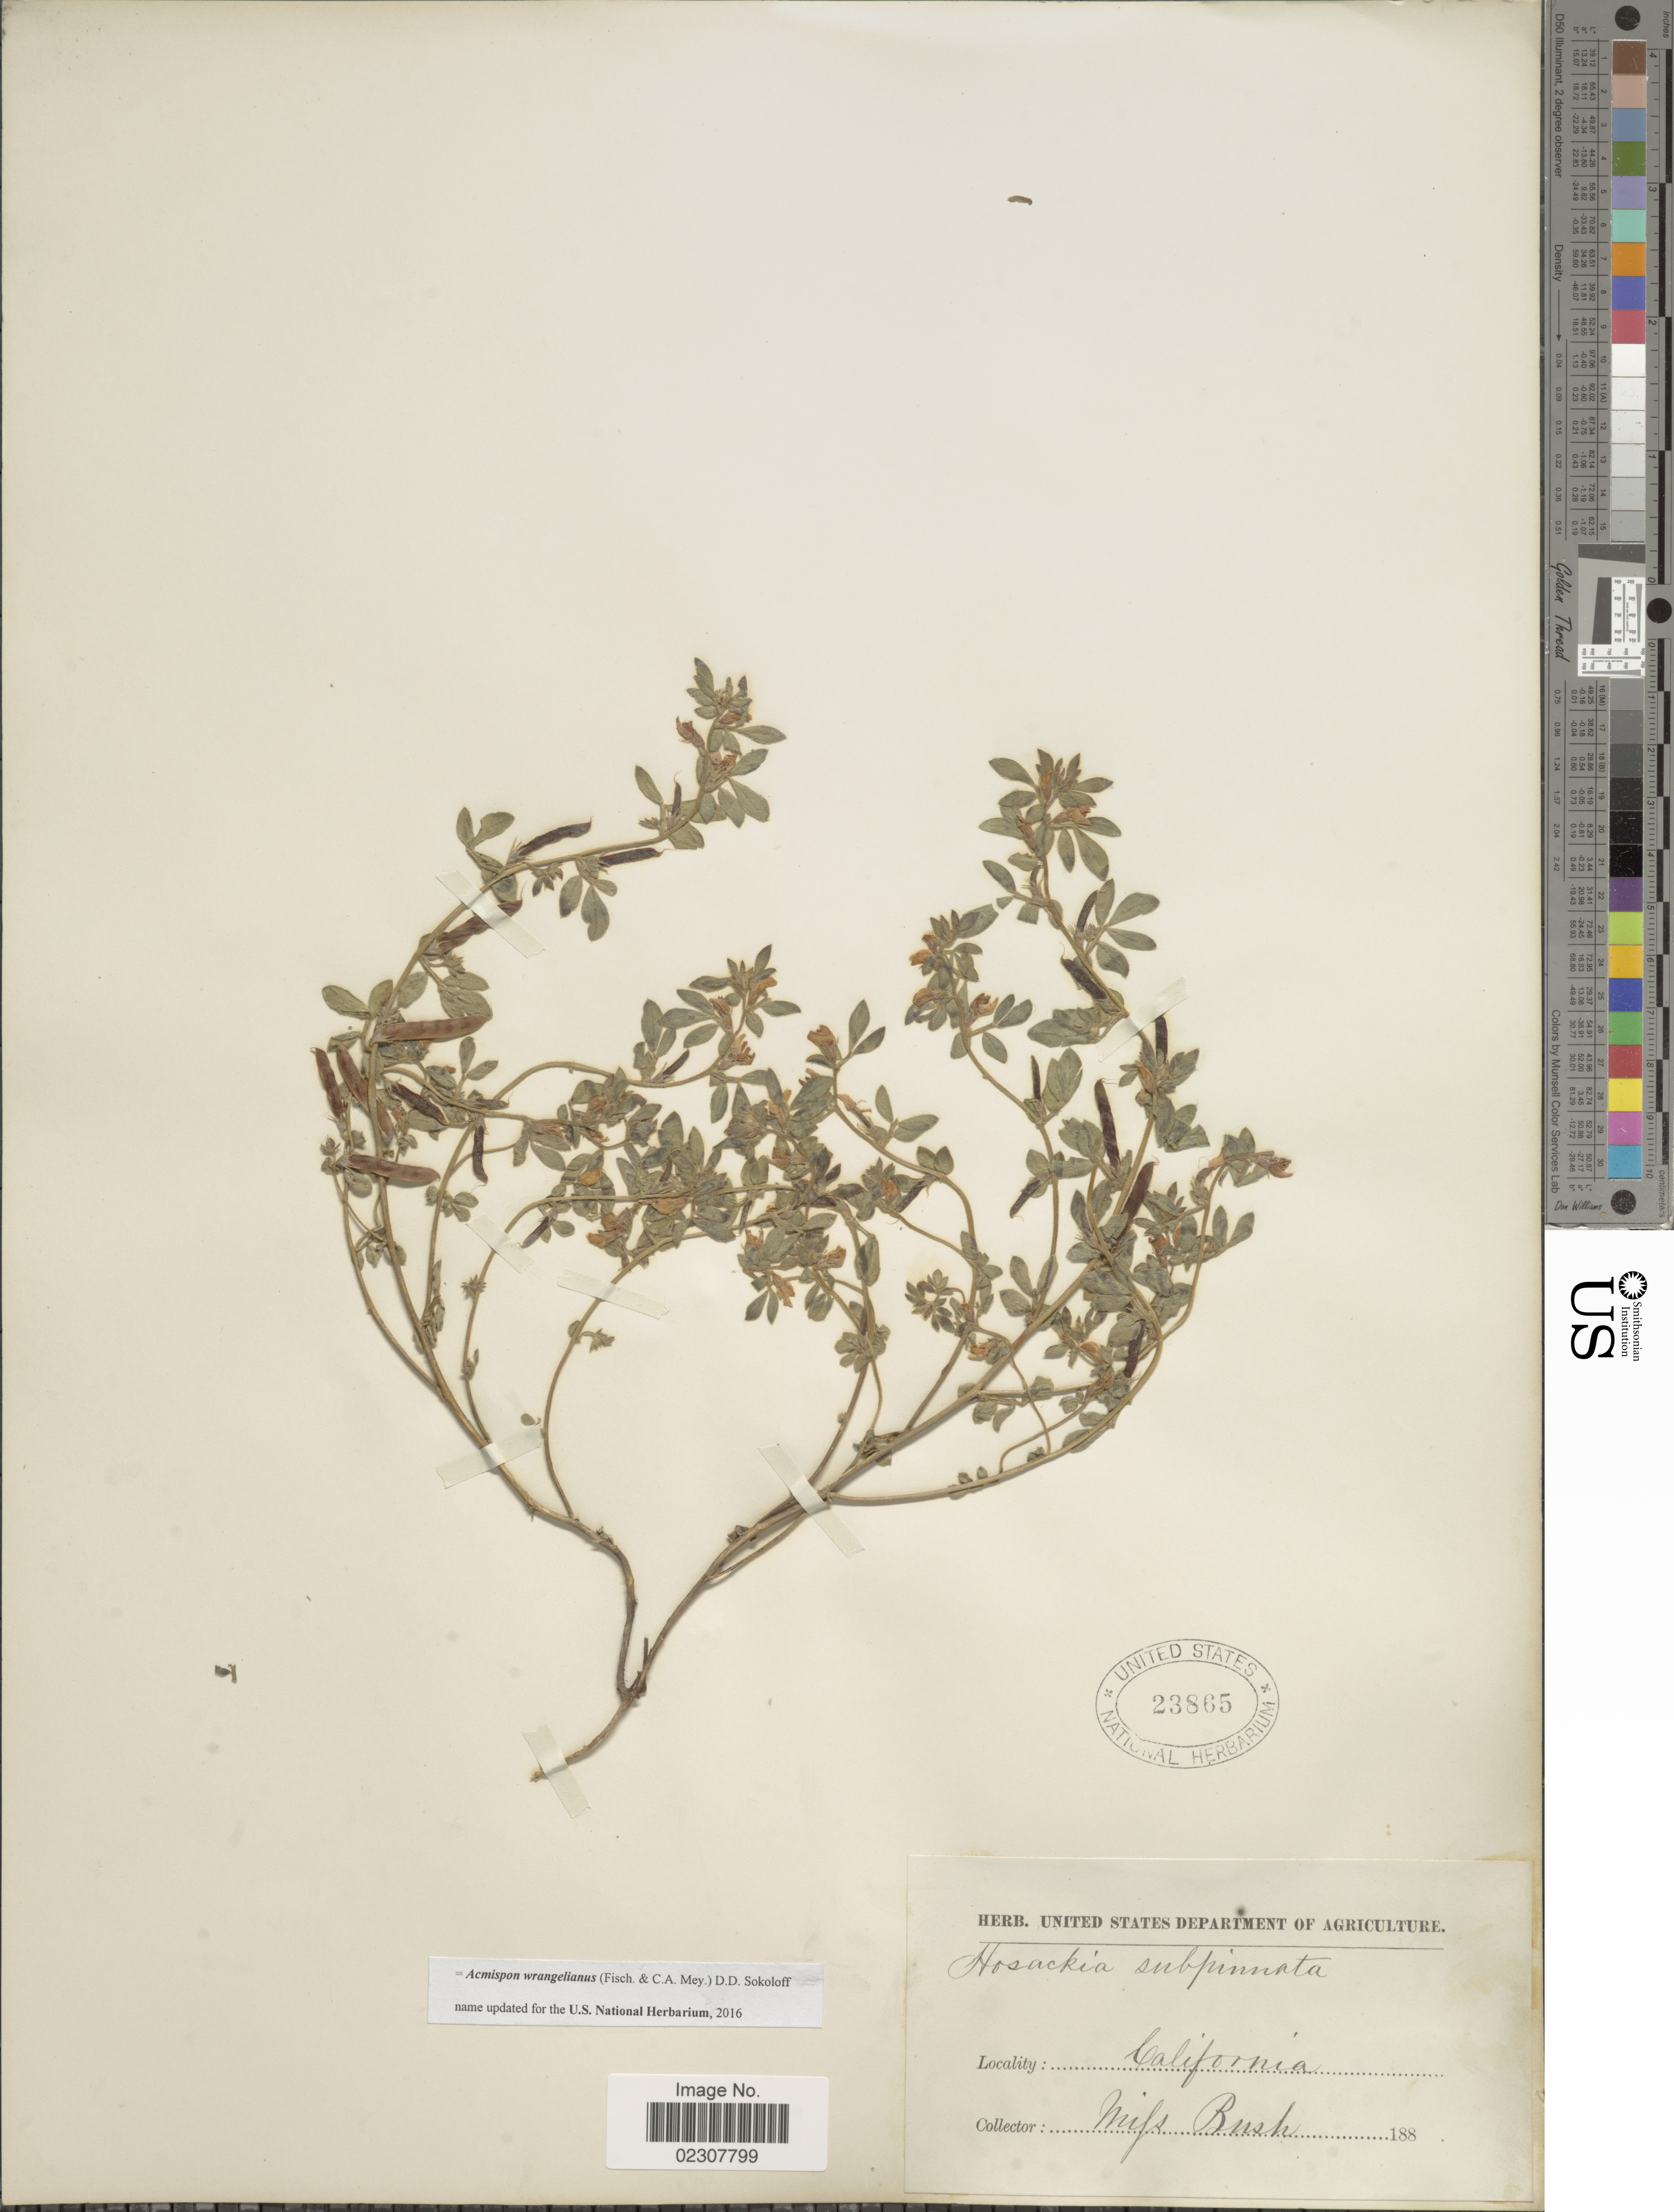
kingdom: Plantae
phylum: Tracheophyta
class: Magnoliopsida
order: Fabales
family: Fabaceae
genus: Acmispon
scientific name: Acmispon wrangelianus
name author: (Fisch. & C.A. Mey.) D.D. Sokoloff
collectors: -- Bush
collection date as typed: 188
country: United States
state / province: California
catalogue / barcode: US 23865